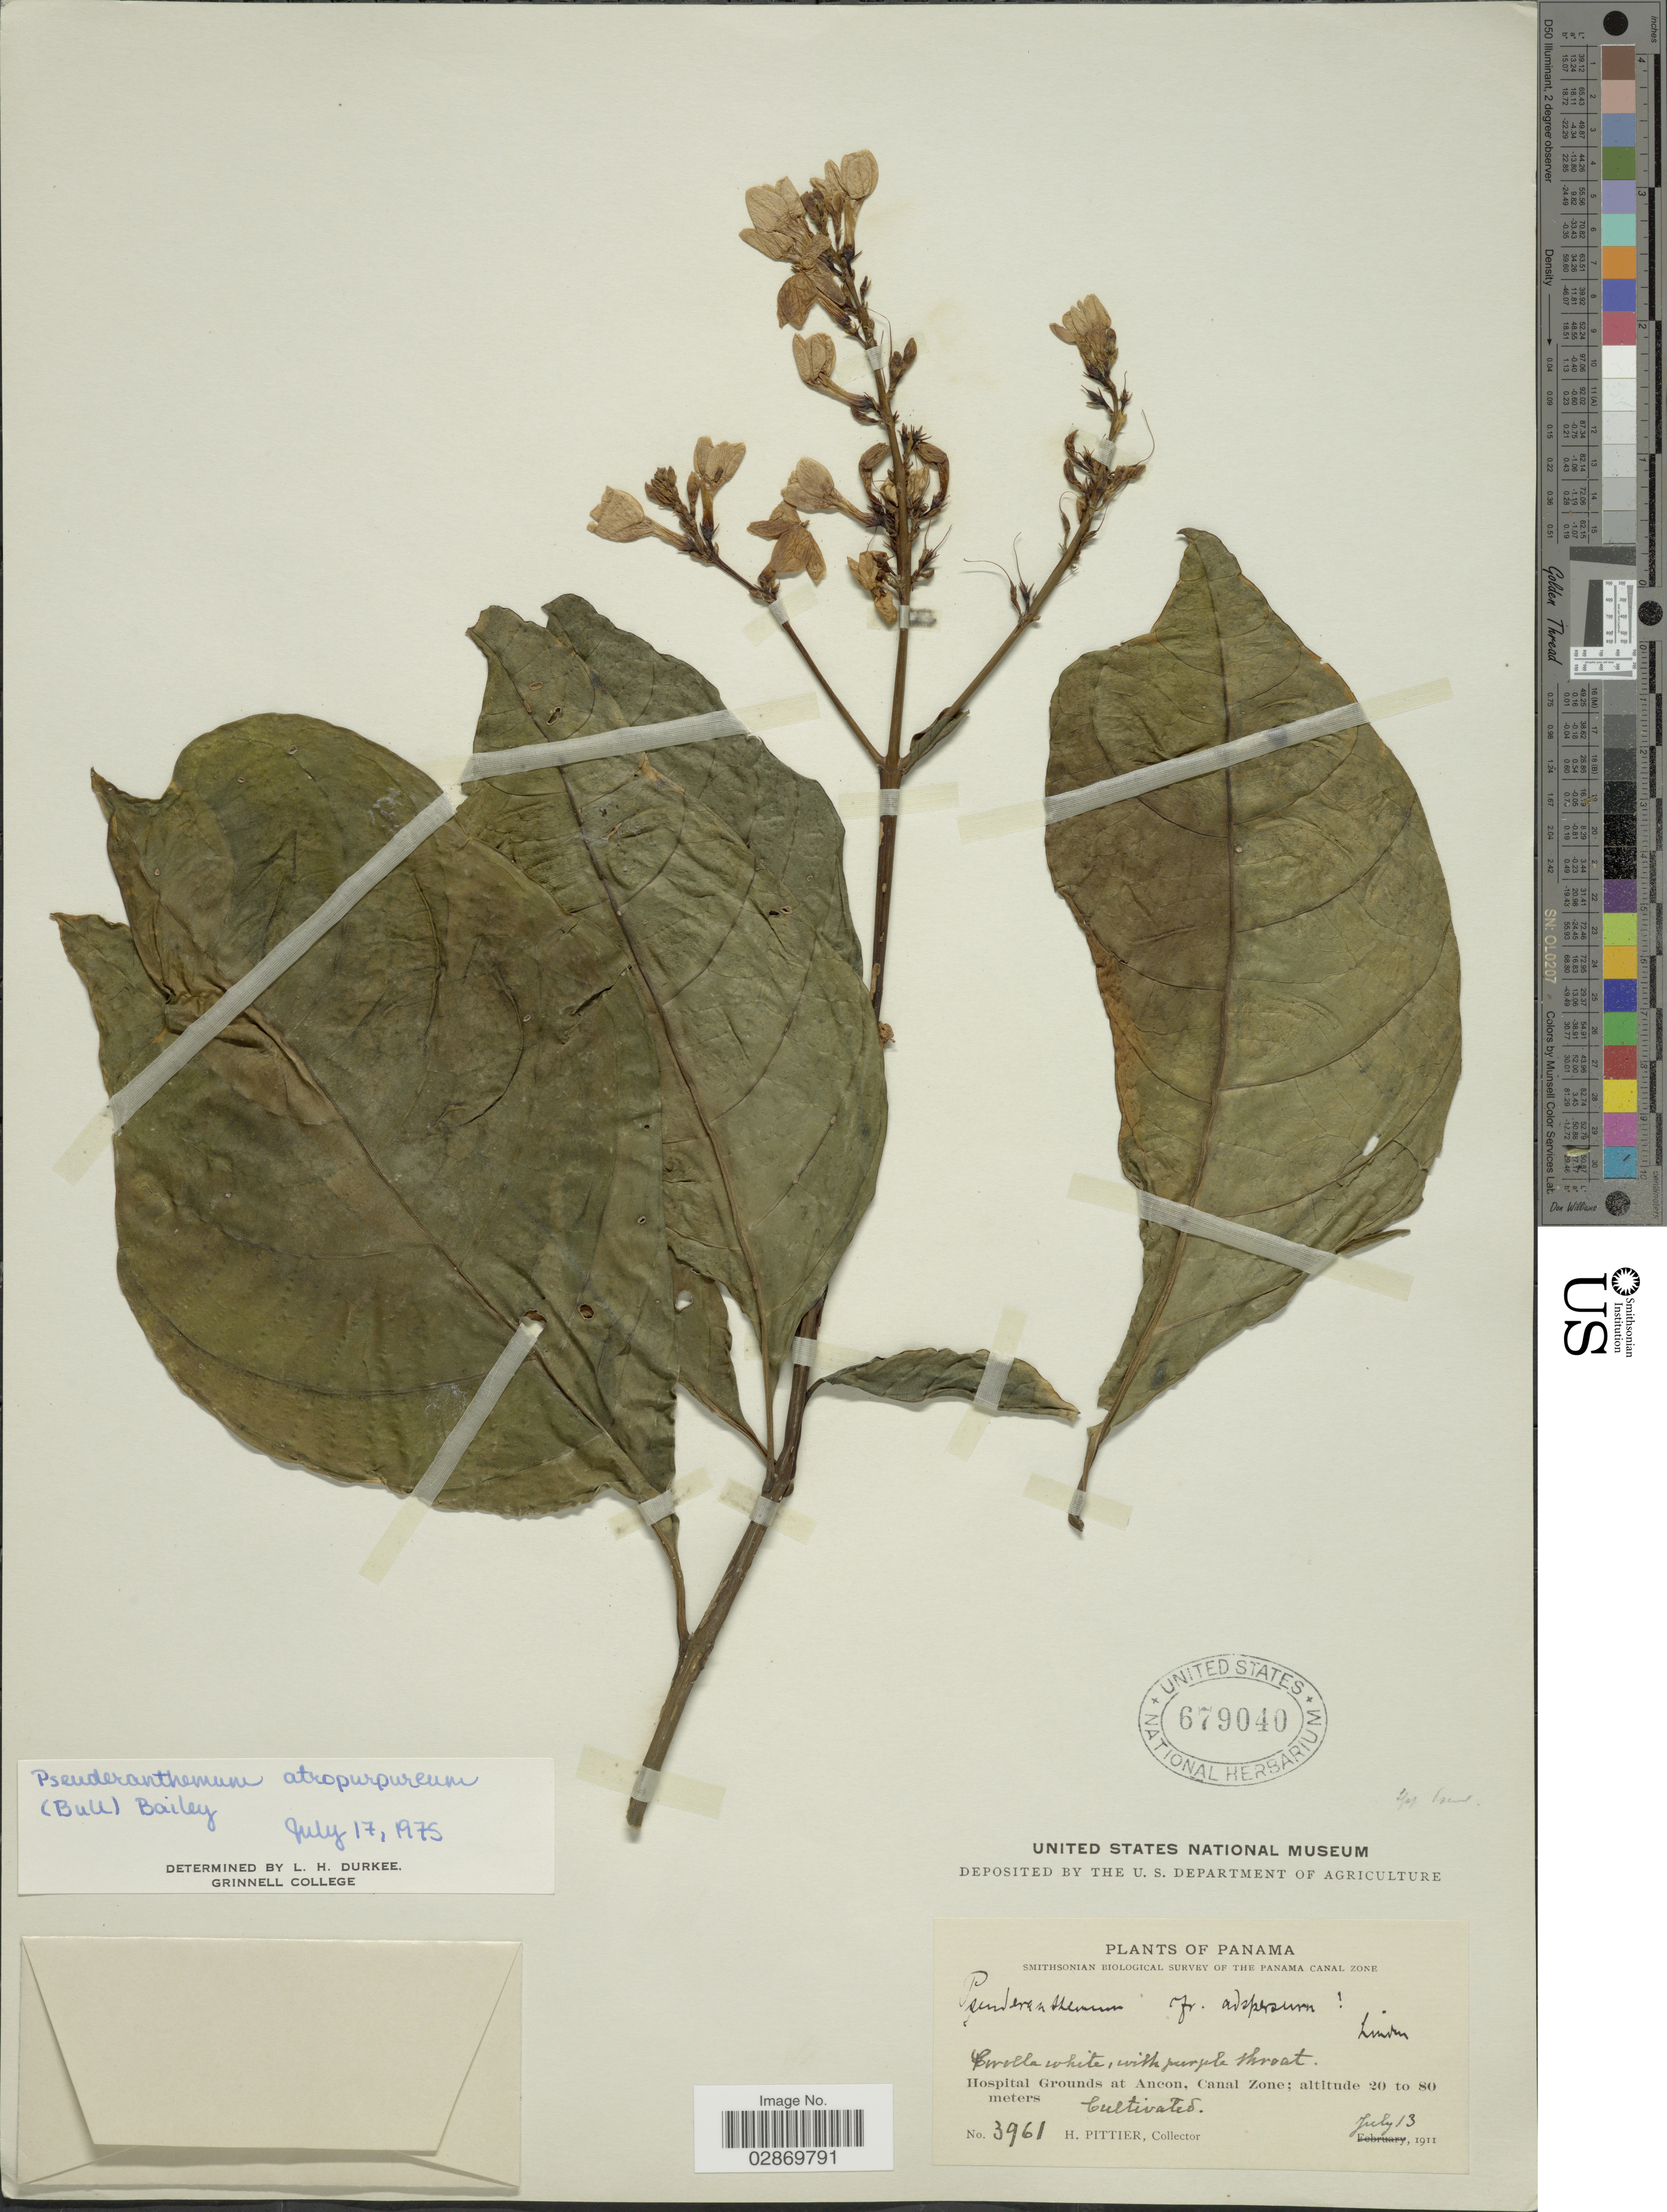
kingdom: Plantae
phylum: Tracheophyta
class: Magnoliopsida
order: Lamiales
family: Acanthaceae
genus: Pseuderanthemum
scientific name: Pseuderanthemum atropurpureum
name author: (W. Bull) L.H. Bailey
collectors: H. F. Pittier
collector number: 3961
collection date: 1911-07-13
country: Panama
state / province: Colón / Panamá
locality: Hospital Grounds at Ancon, Canal Zone.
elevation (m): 20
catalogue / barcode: US 679040